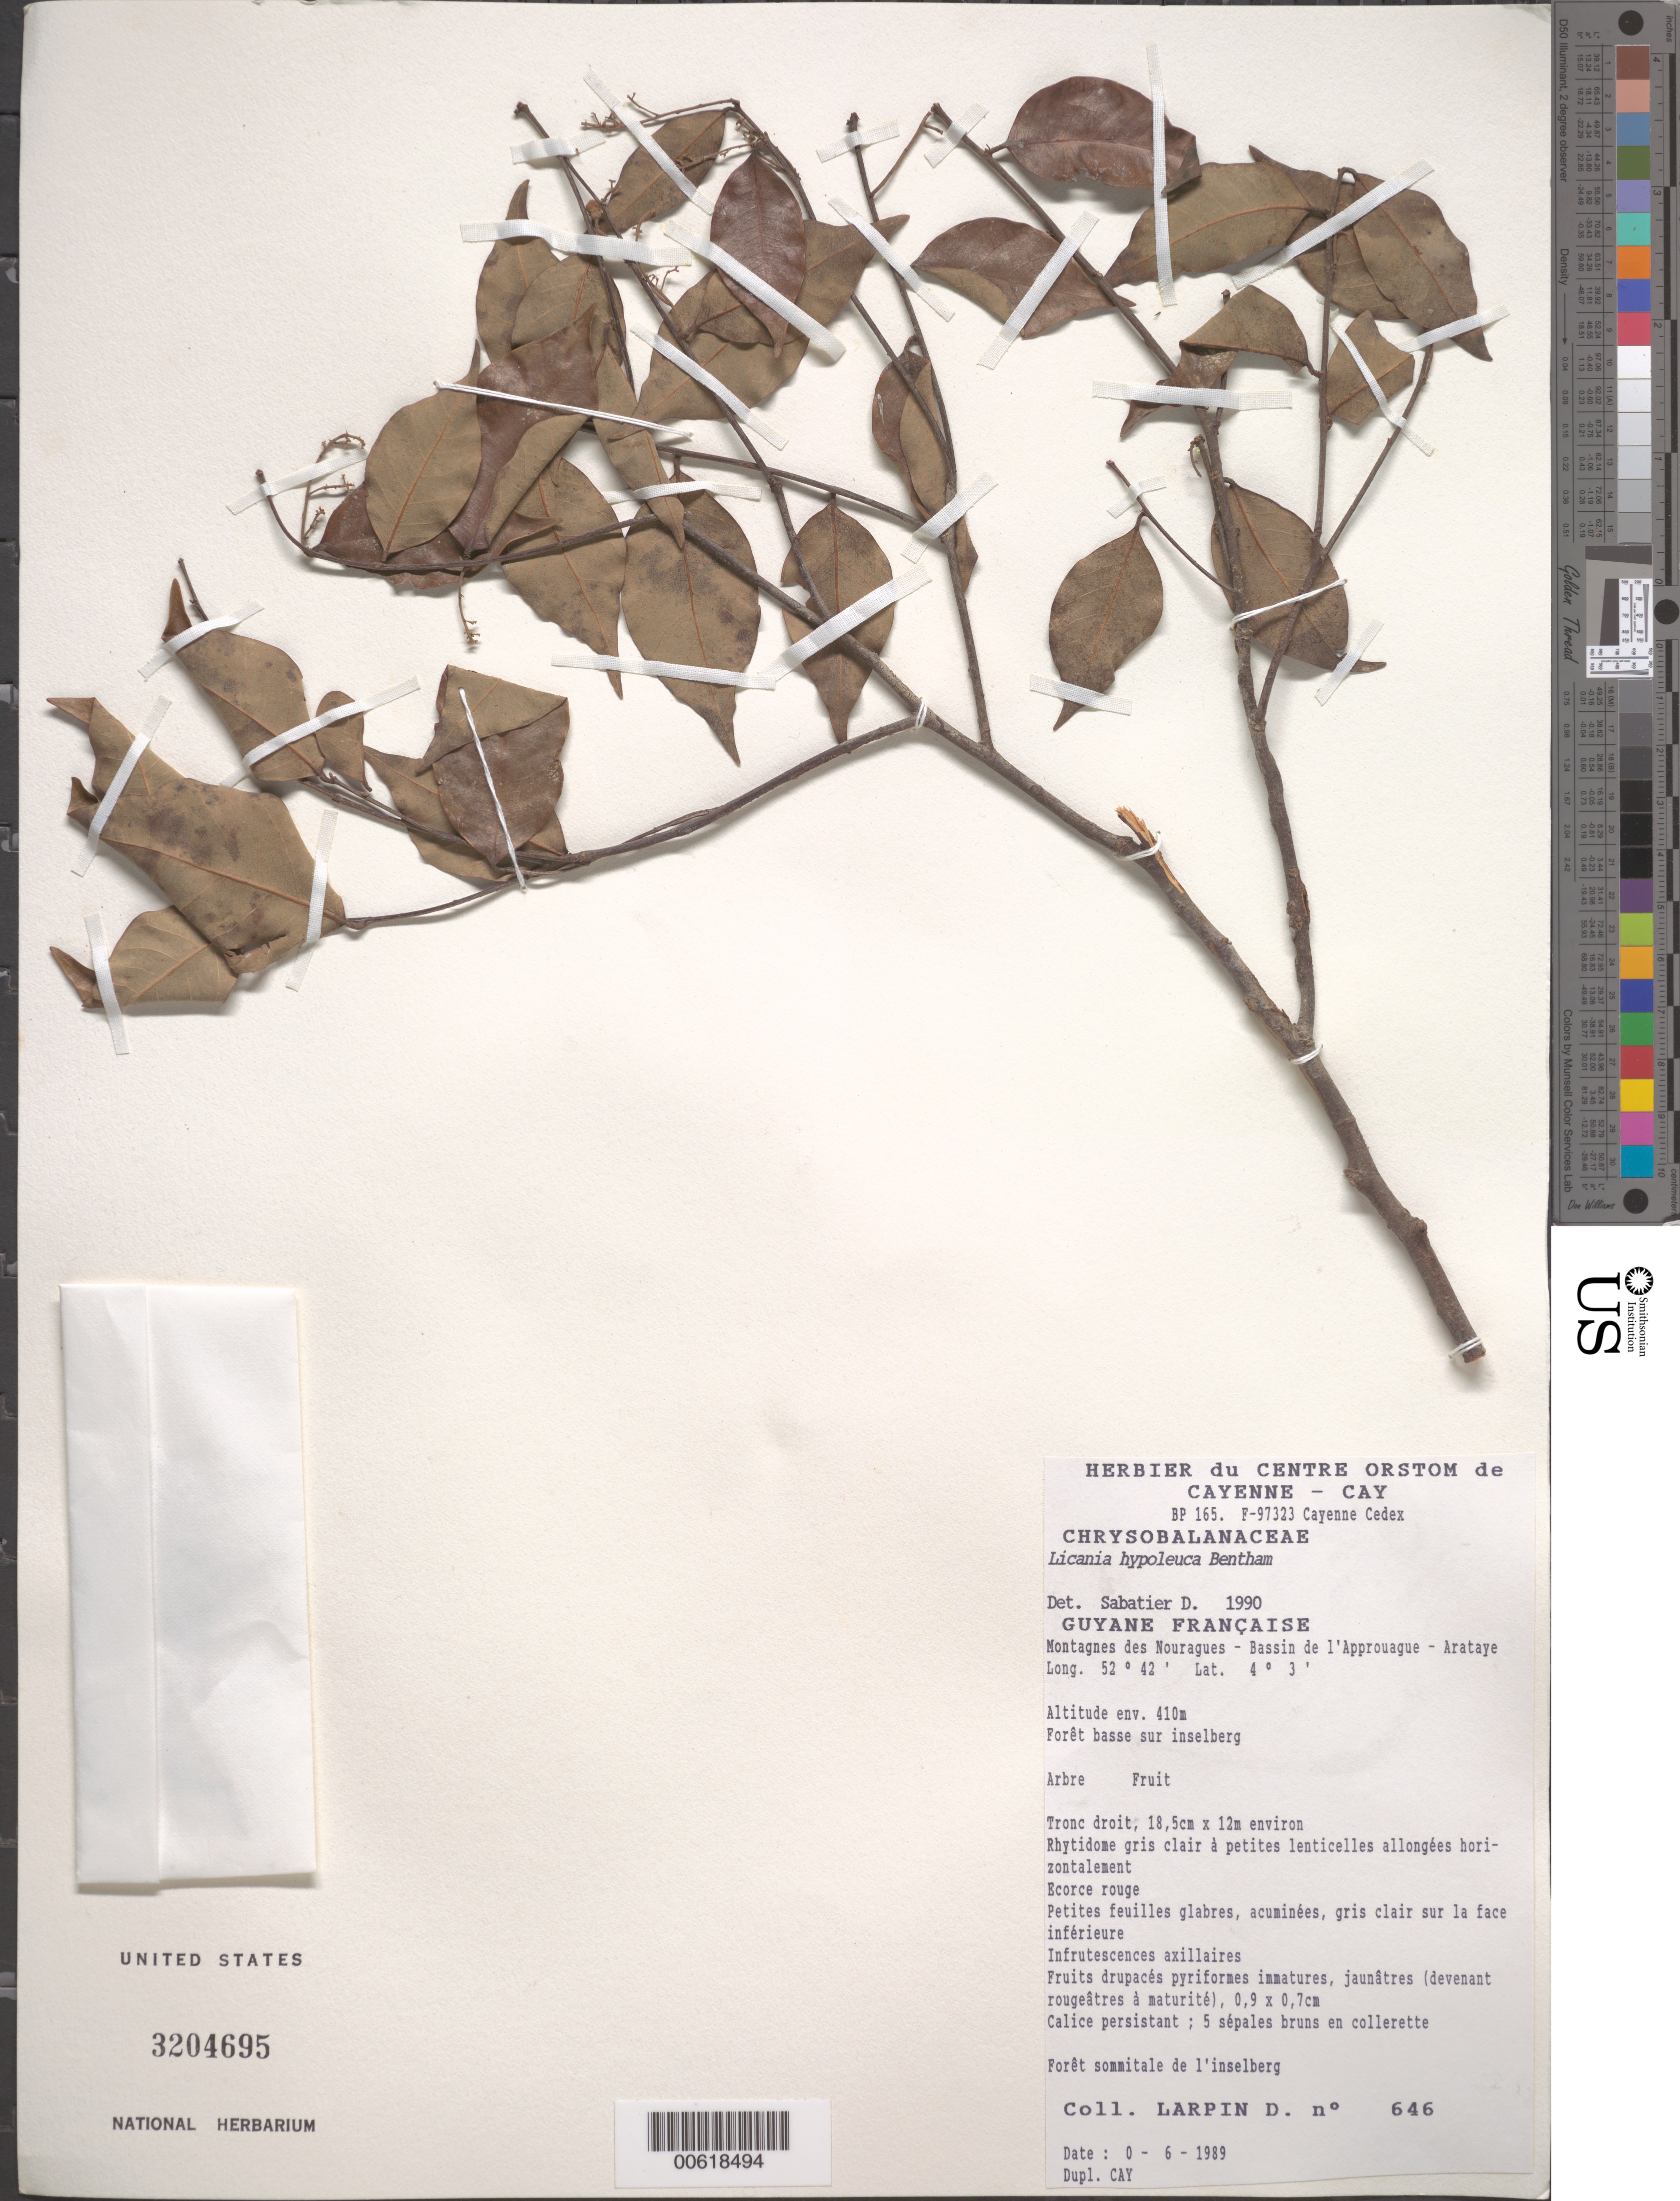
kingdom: Plantae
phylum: Tracheophyta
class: Magnoliopsida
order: Malpighiales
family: Chrysobalanaceae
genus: Licania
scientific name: Licania hypoleuca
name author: Benth.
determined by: Sabatier, D.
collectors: D. Larpin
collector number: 646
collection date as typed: Jun-89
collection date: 1989-06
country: French Guiana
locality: Station des Nouragues, Bassin de l'Approuague, Arataye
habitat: Low altitude forest on inselberg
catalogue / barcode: US 3204695